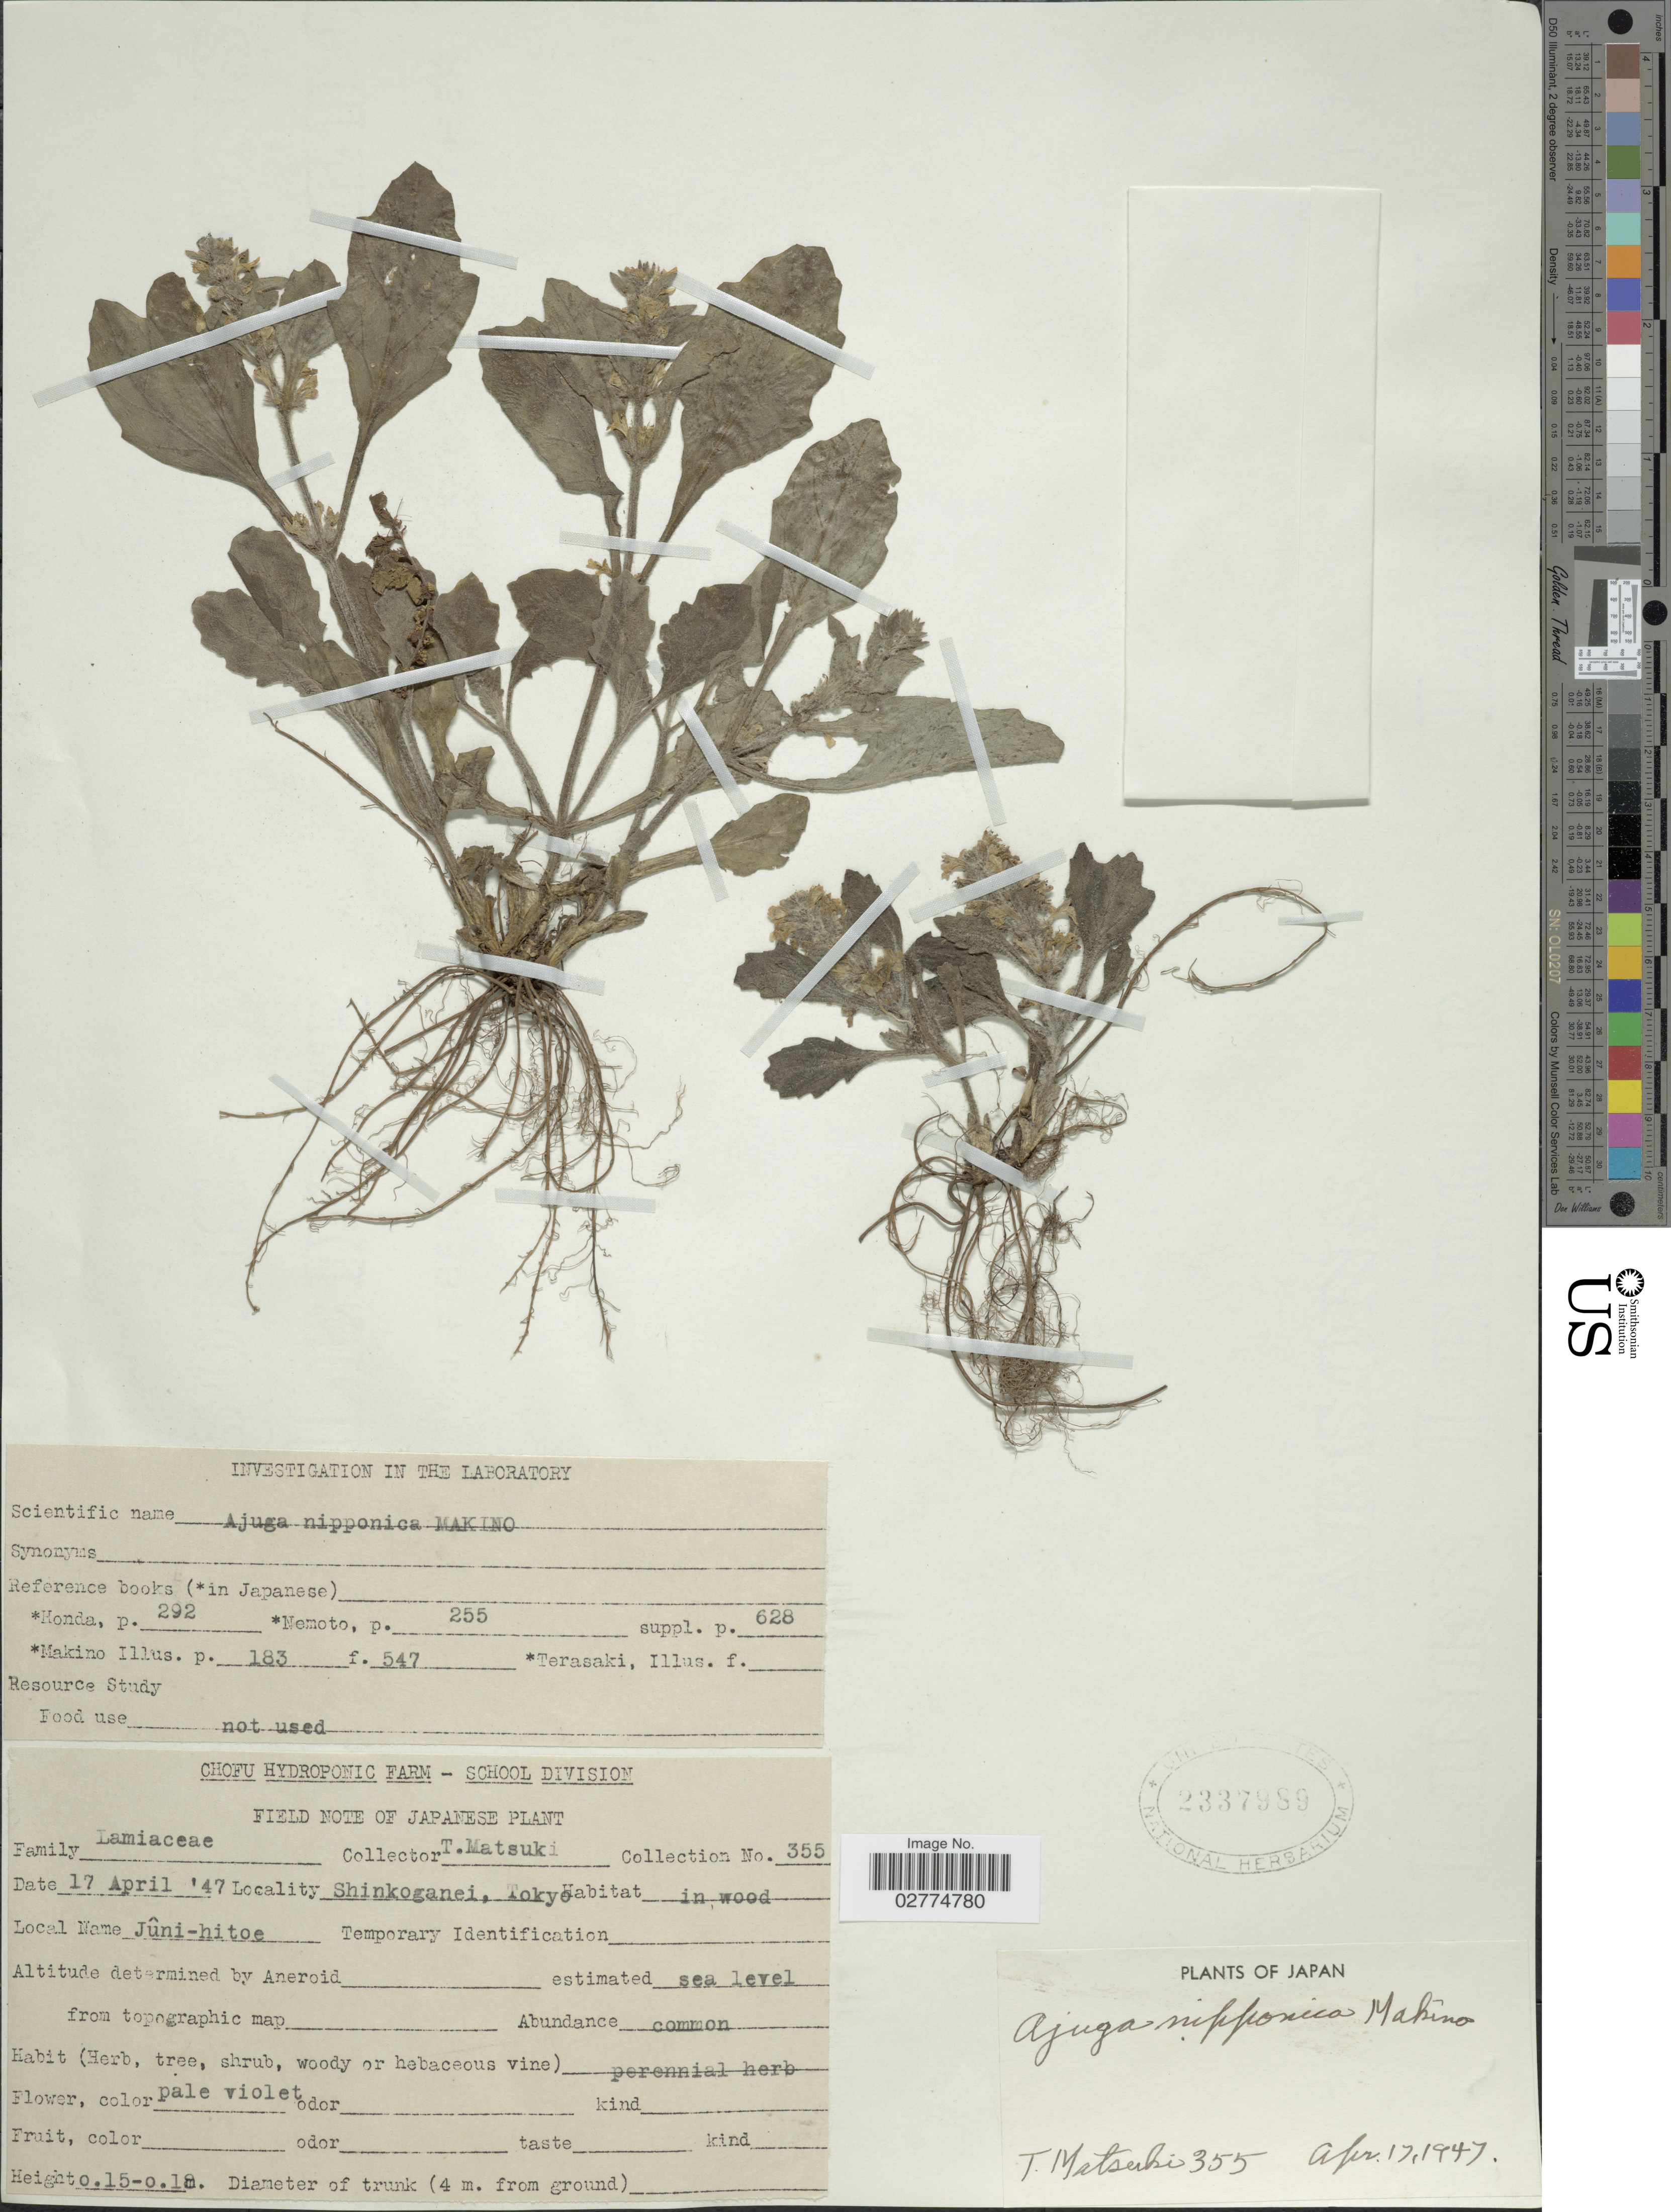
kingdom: Plantae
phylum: Tracheophyta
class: Magnoliopsida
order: Lamiales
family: Lamiaceae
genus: Ajuga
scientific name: Ajuga nipponensis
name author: Makino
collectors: T. Matsuki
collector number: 355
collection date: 1947-04-17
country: Japan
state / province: Tokyo, Federal City of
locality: Shinkoganei, Tokyo.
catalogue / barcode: US 2337989